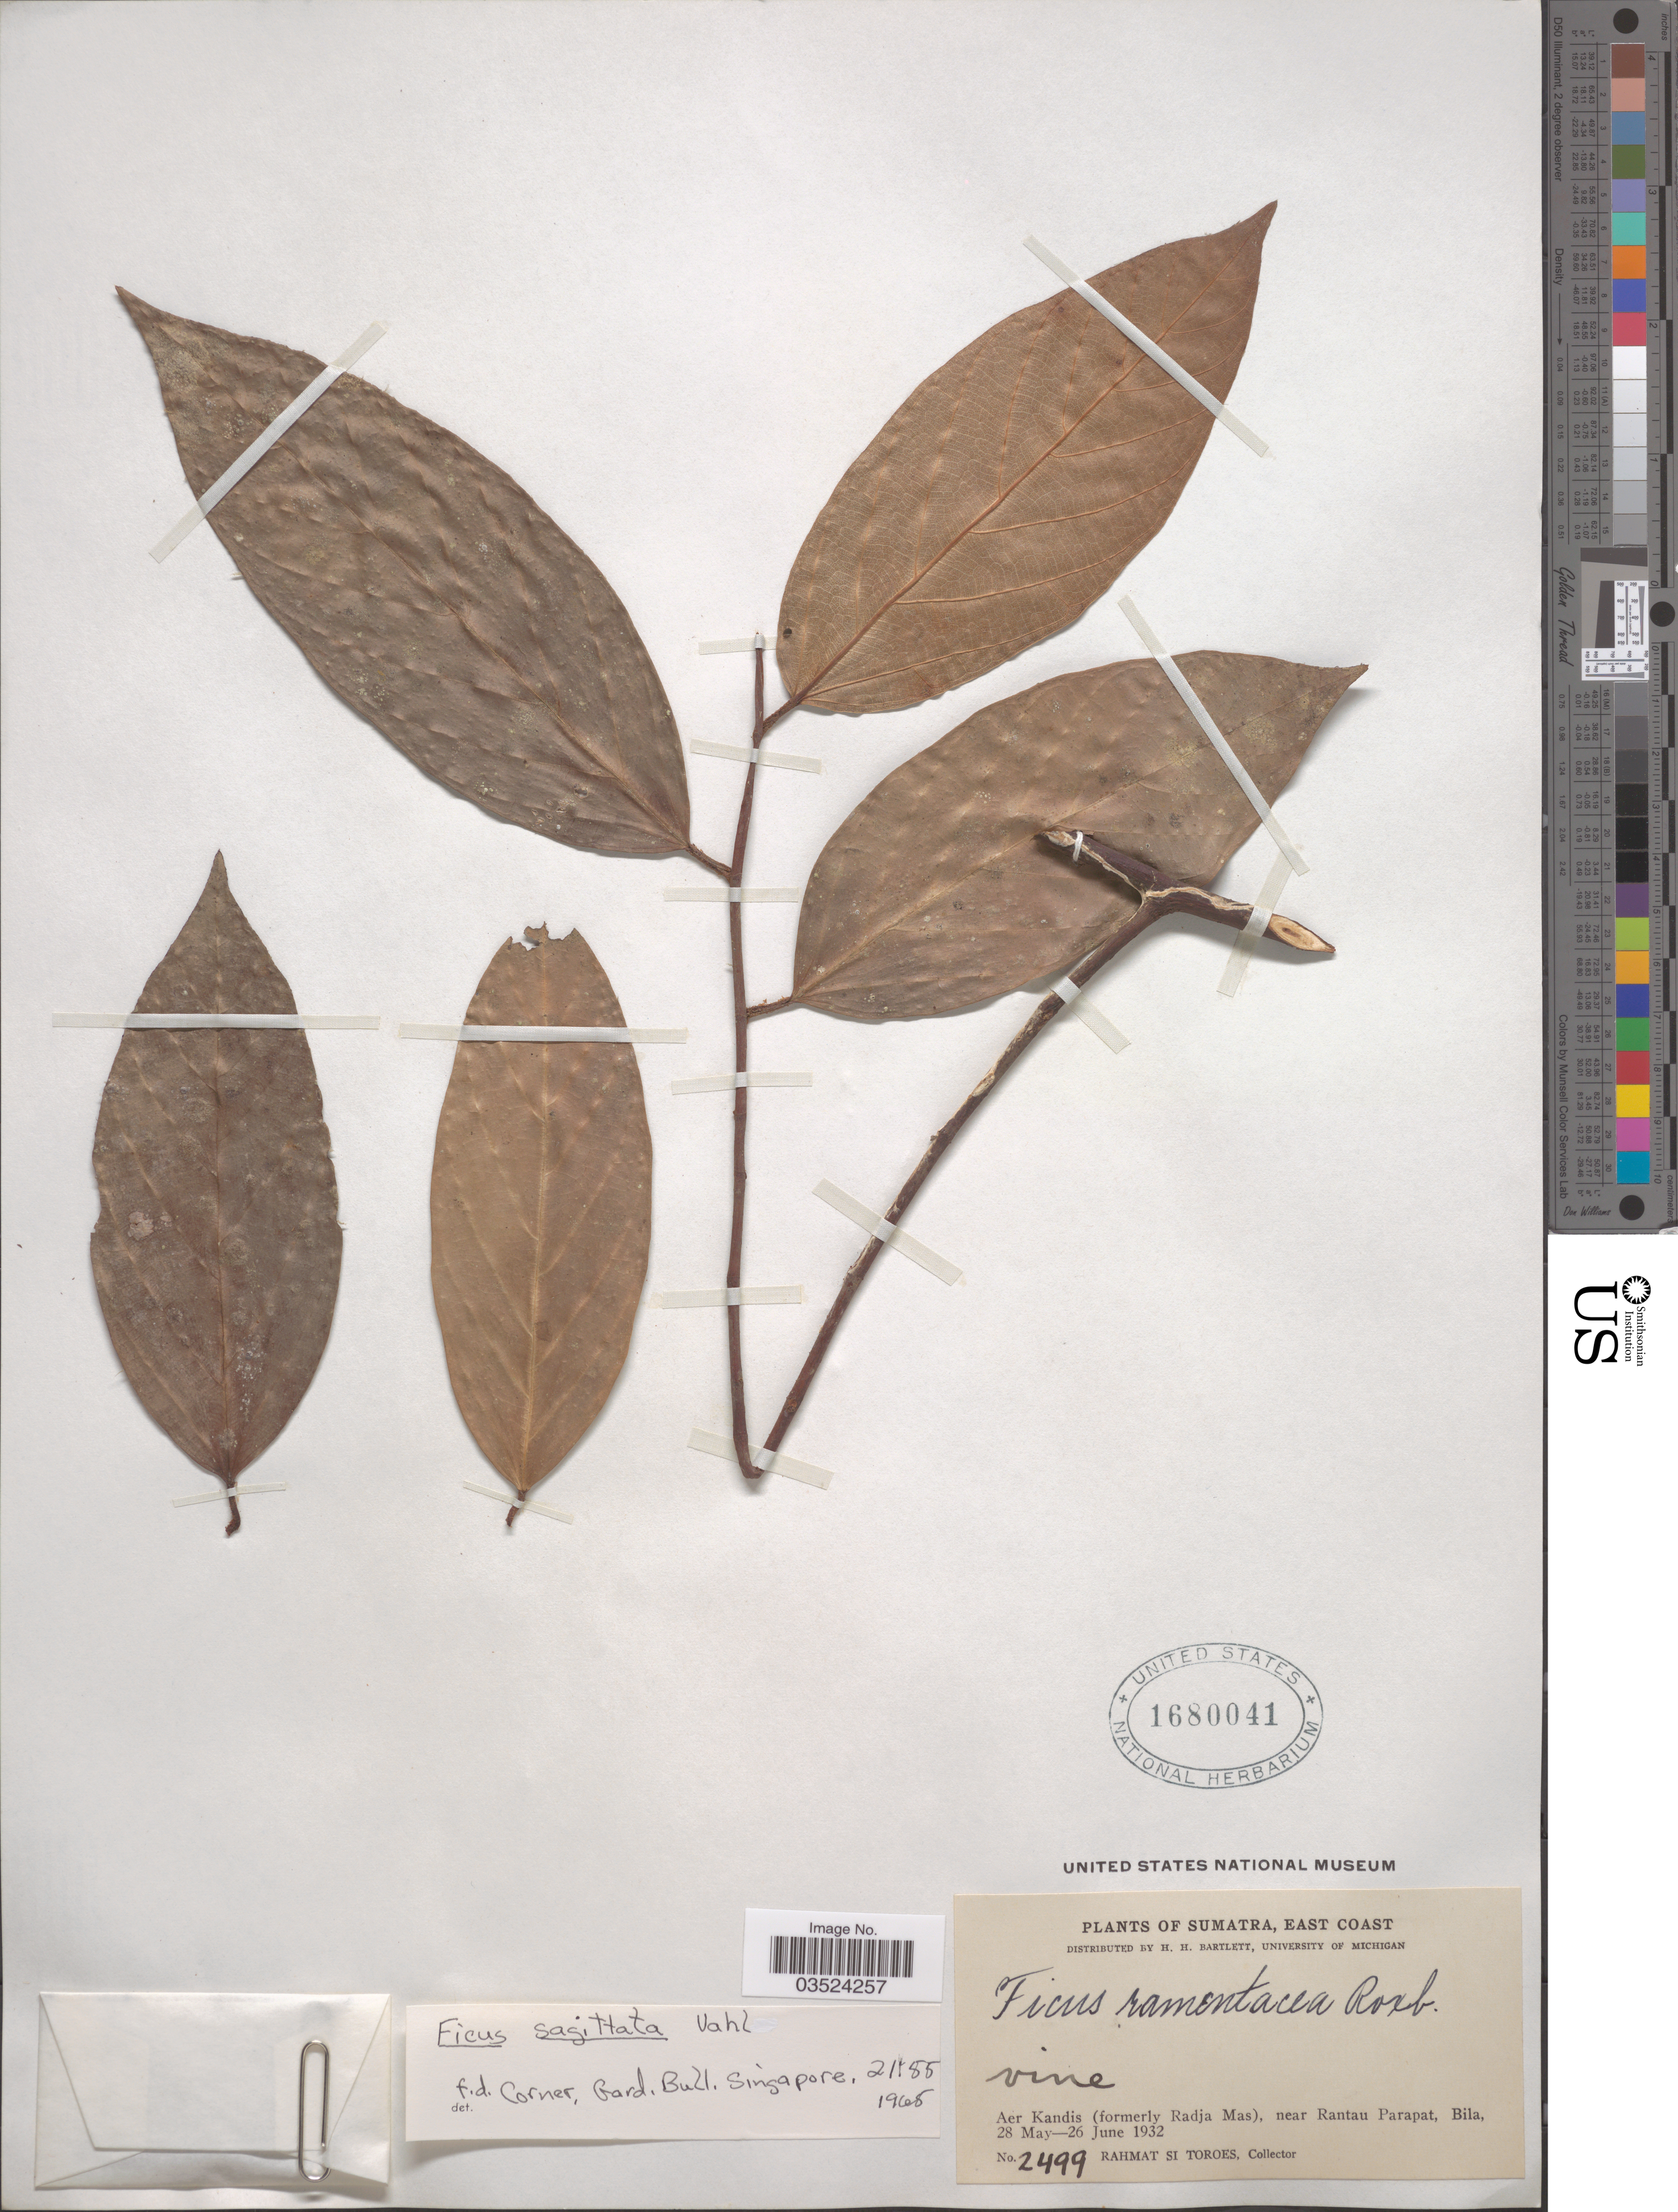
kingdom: Plantae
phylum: Tracheophyta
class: Magnoliopsida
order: Rosales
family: Moraceae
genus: Ficus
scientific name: Ficus sagittata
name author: Vahl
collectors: Rahmat Si Boeea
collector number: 2499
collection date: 1932-05-28/1932-06-26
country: Indonesia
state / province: Sumatra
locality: East Coast. Aer Kandis (formerly Radja Mas), near Rantau Parapat, Bila.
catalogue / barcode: US 1680041